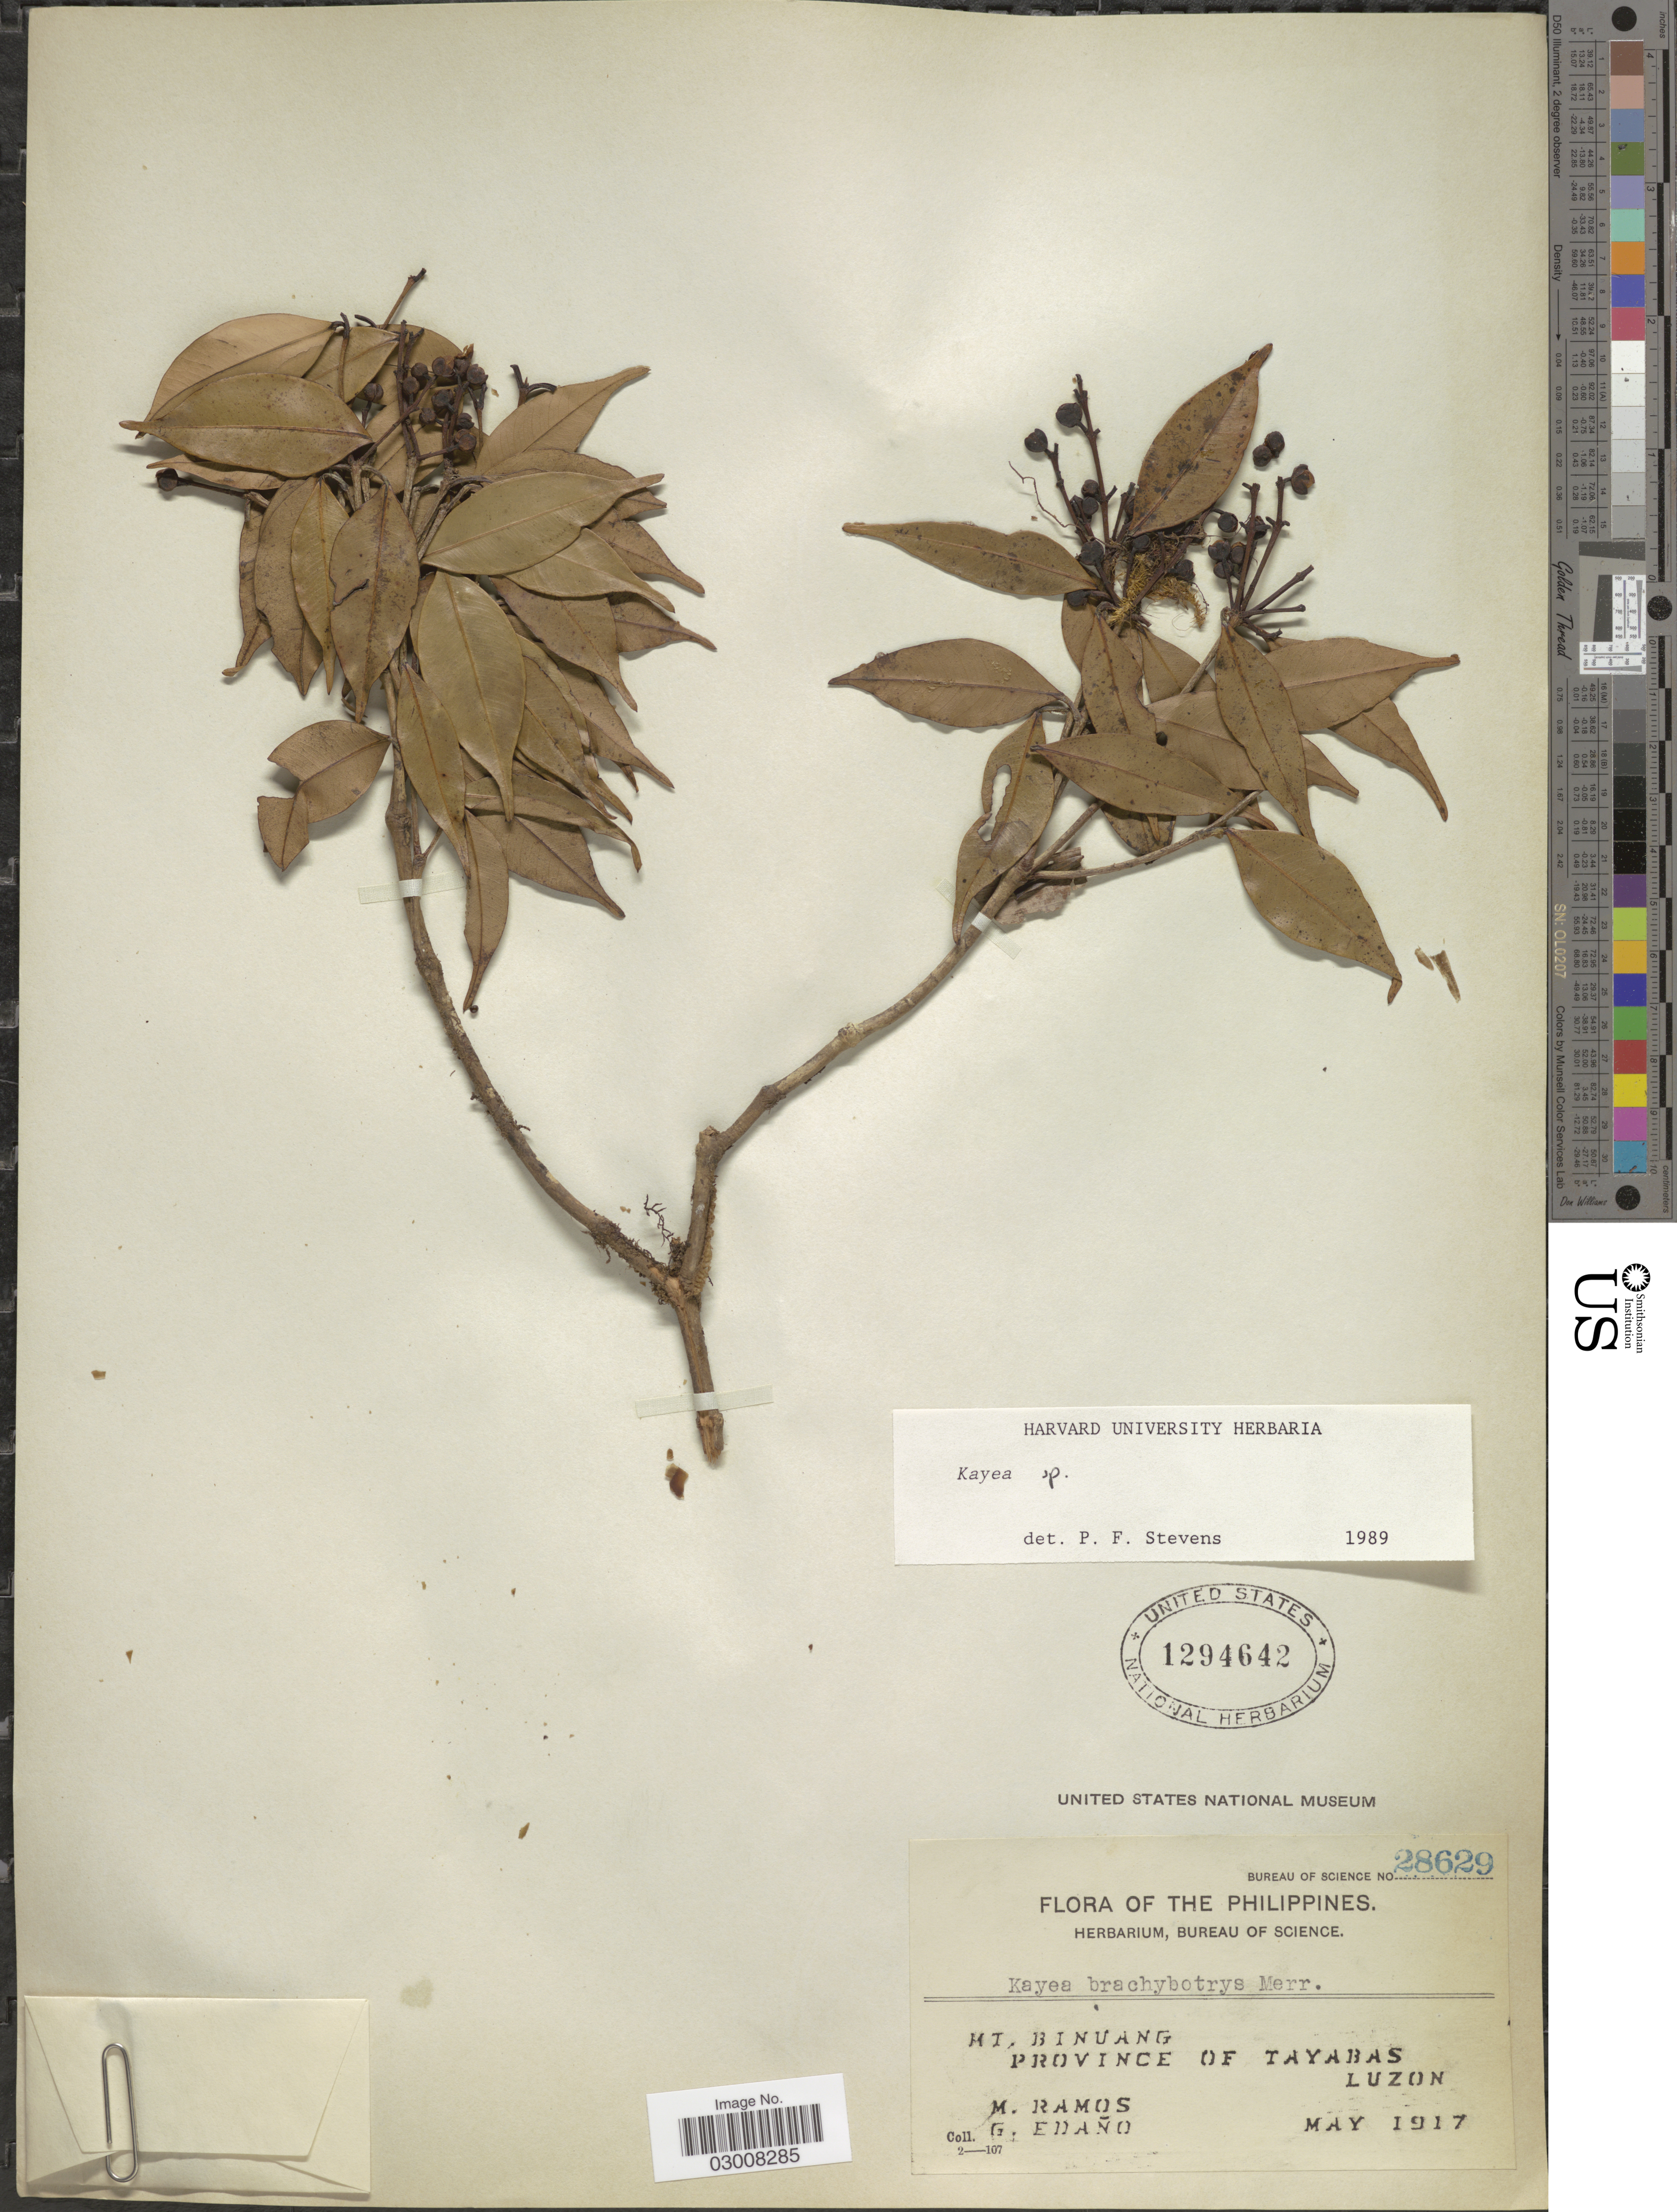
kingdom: Plantae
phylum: Tracheophyta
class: Magnoliopsida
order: Malpighiales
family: Calophyllaceae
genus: Kayea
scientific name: Kayea sp.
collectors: M. Ramos & G. Edaño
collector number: Bureau of Science 28629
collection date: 1917-05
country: Philippines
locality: Mt. Binuang, Province of Tayabas, Luzon.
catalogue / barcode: US 1294642